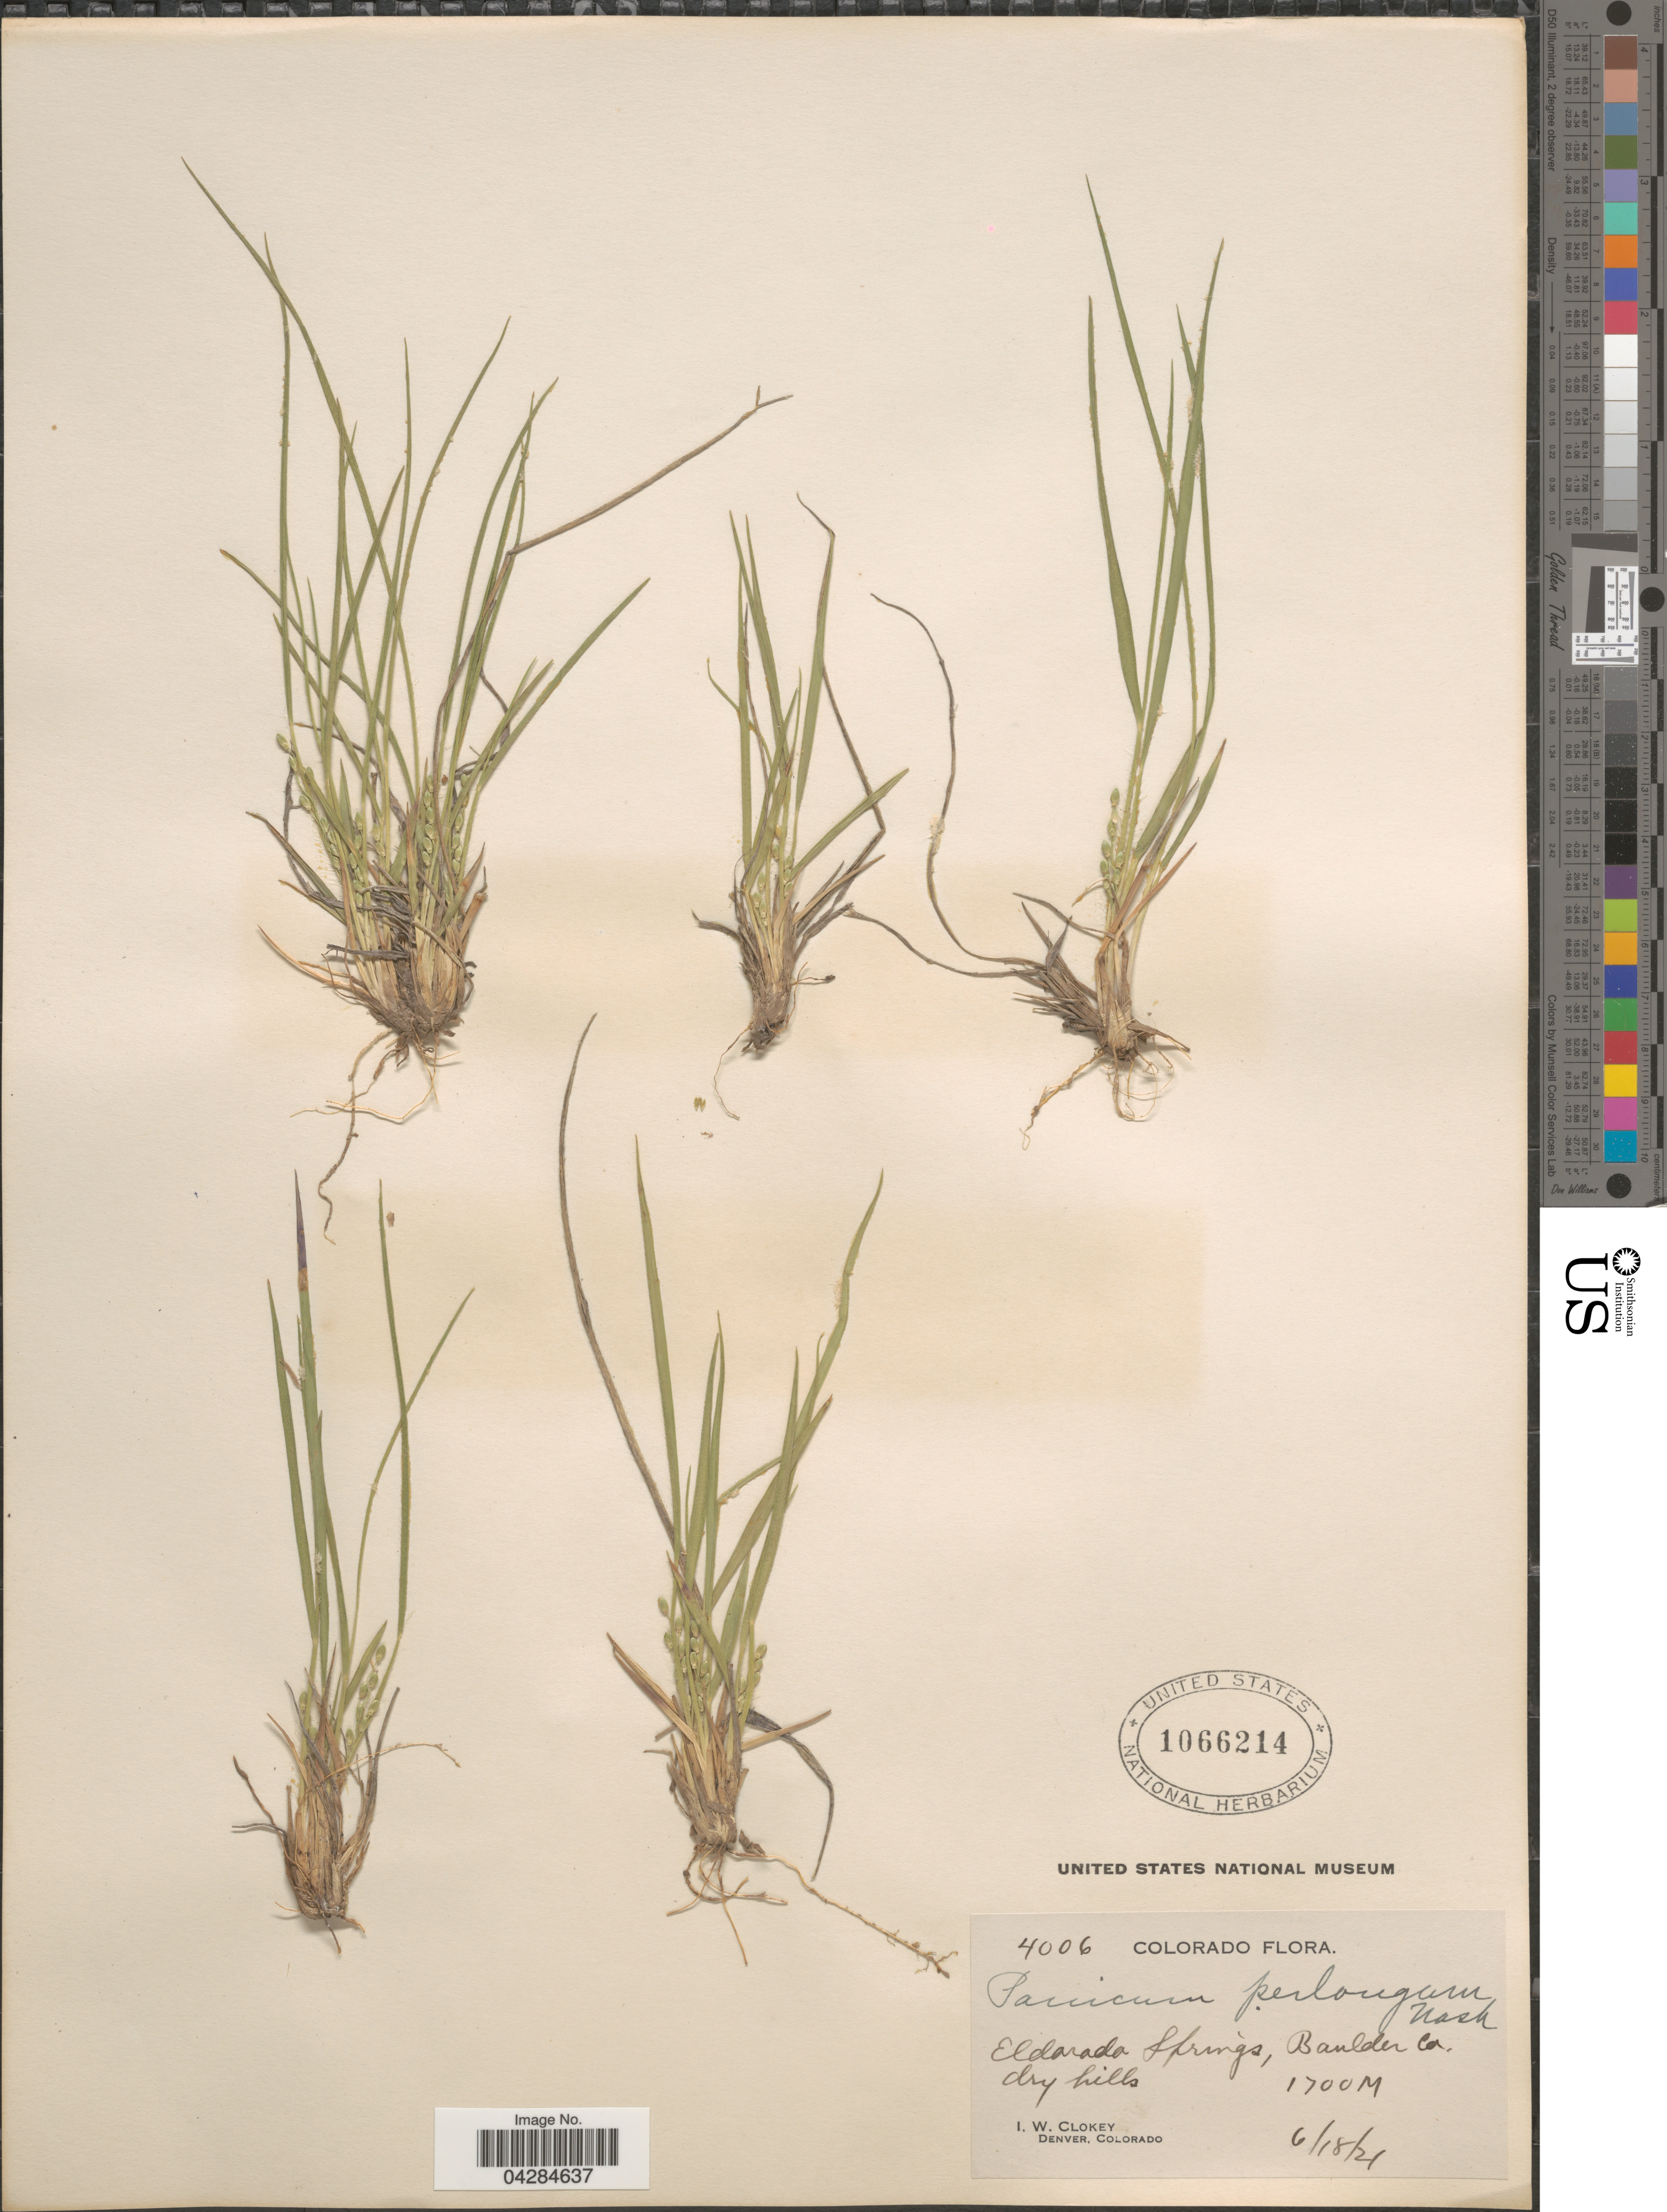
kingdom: Plantae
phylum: Tracheophyta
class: Liliopsida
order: Poales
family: Poaceae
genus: Dichanthelium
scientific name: Dichanthelium perlongum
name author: (Nash) Freckmann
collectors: I. W. Clokey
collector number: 4006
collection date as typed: Transcribed d/m/y: 18/6/21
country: United States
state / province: Colorado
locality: Eldorado Springs, Boulder Co.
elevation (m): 1700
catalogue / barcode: US 1066214